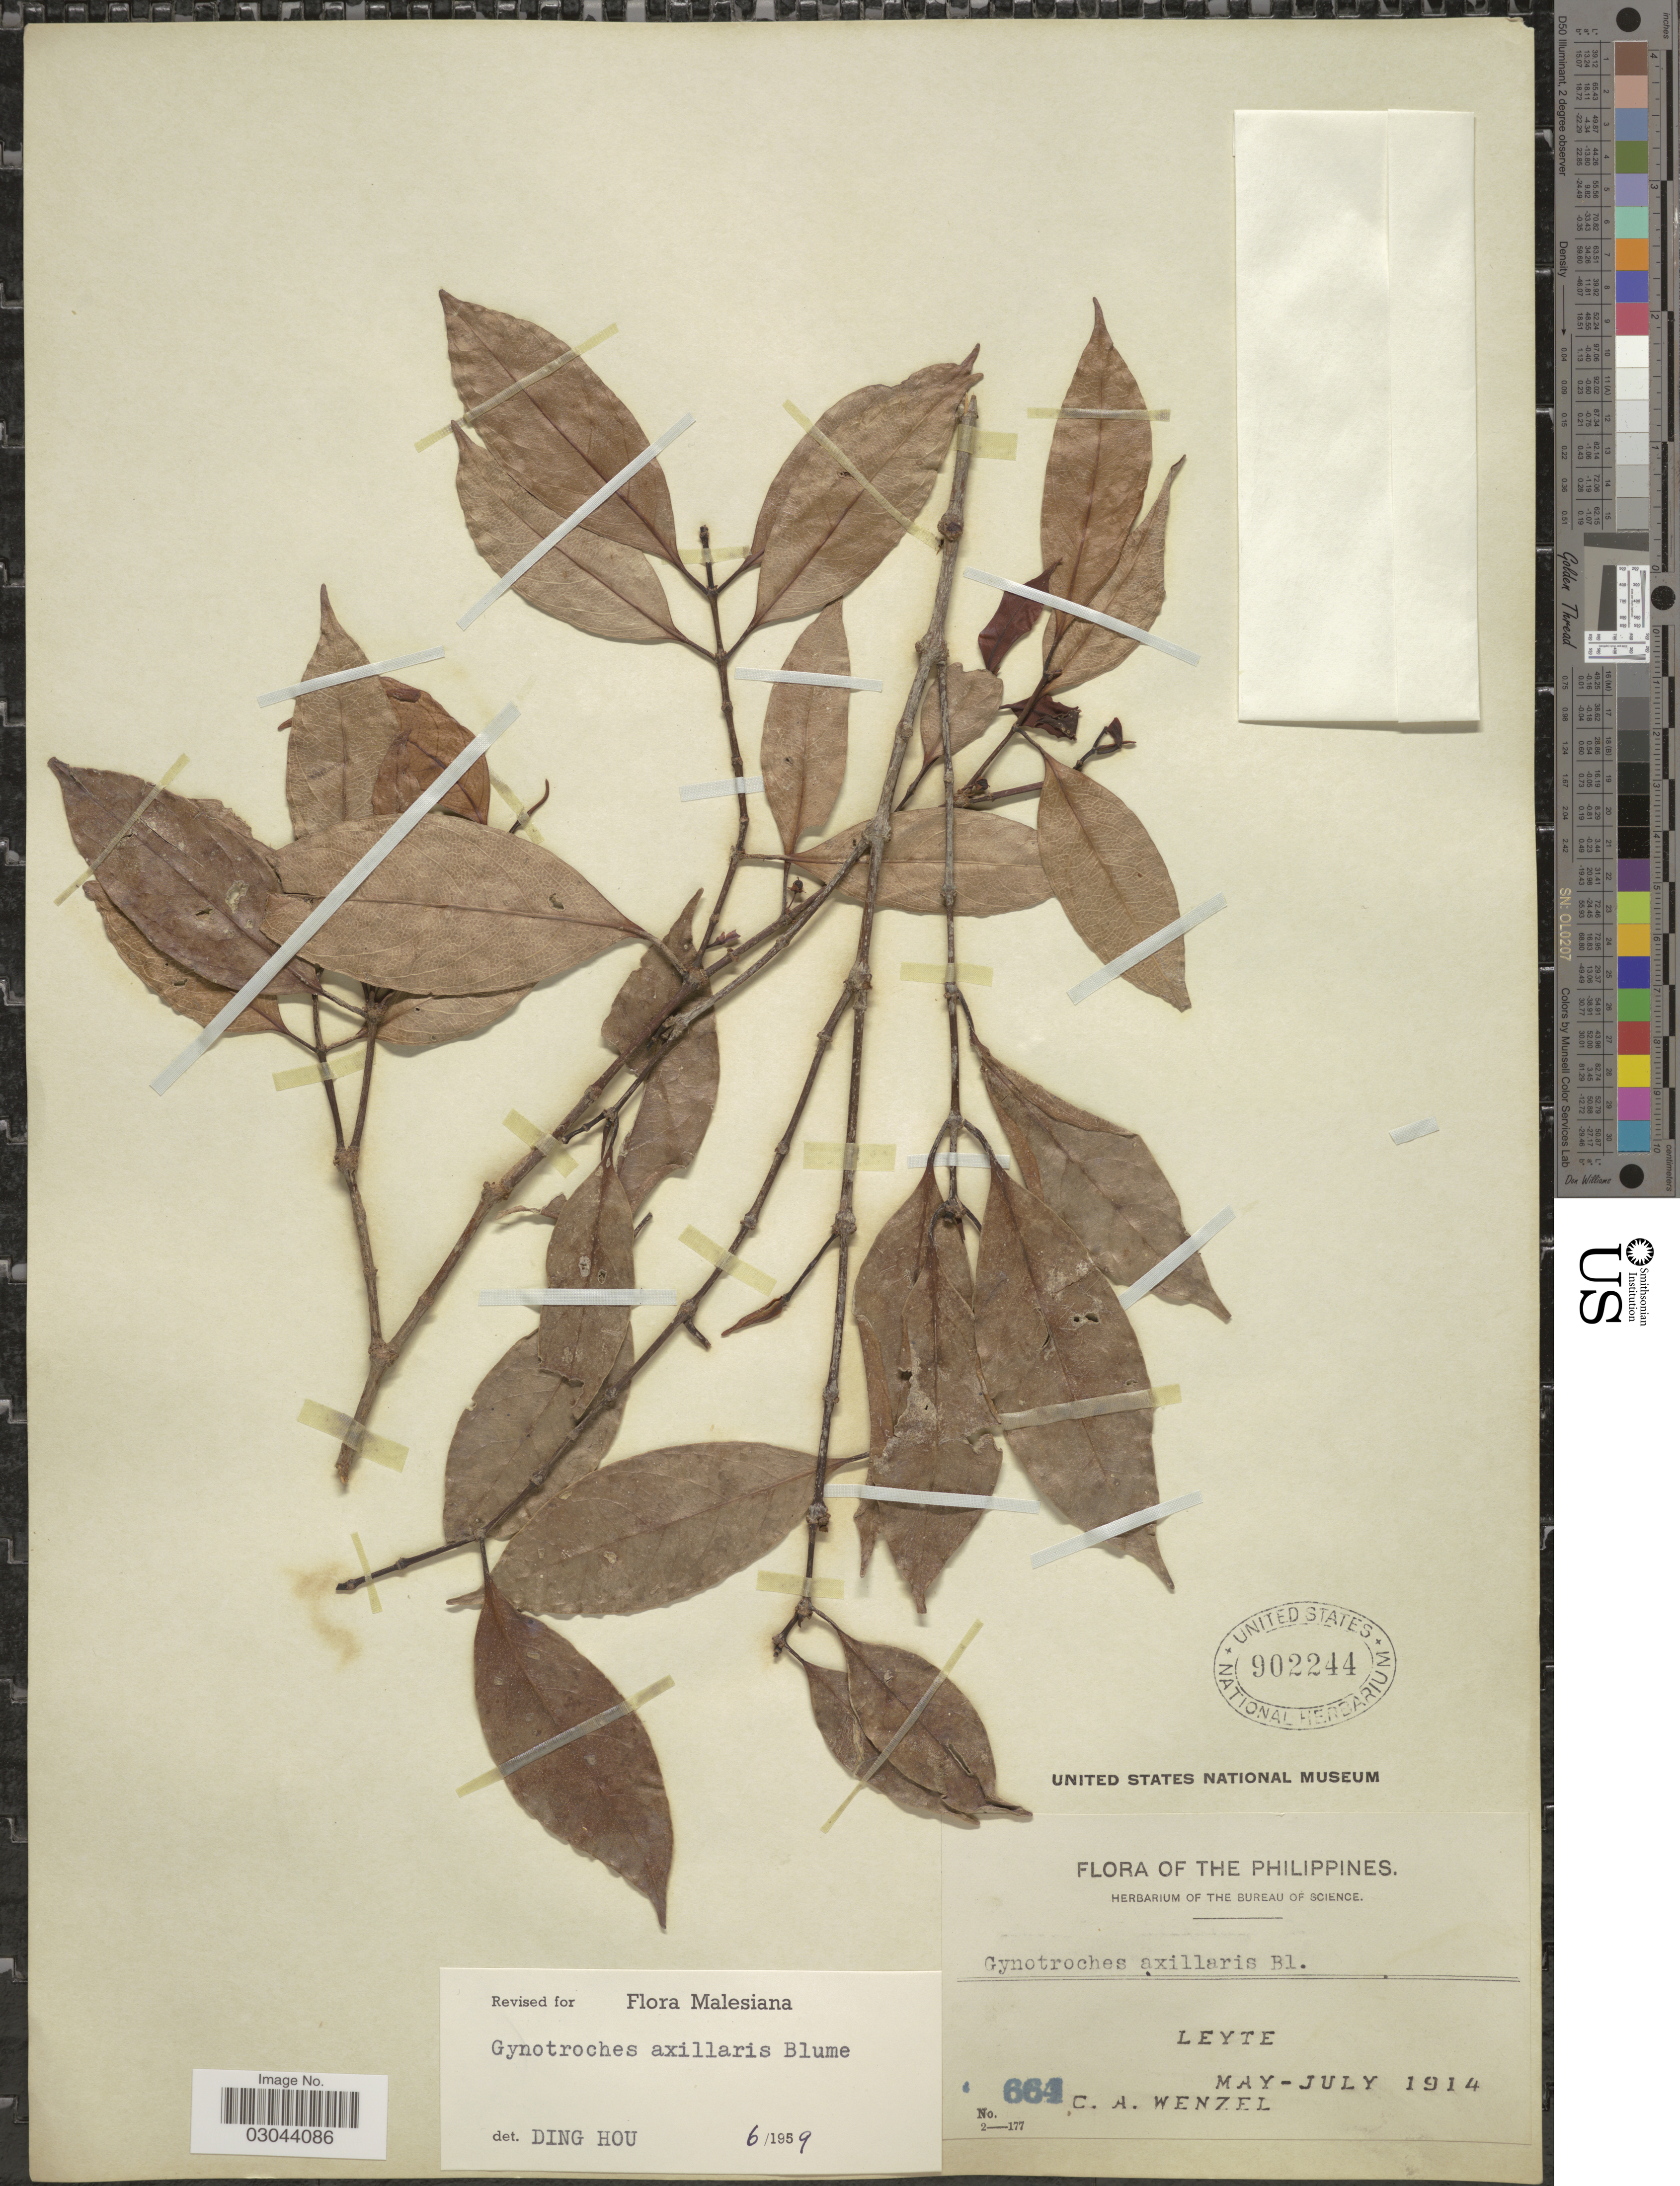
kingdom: Plantae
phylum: Tracheophyta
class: Magnoliopsida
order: Malpighiales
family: Rhizophoraceae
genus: Gynotroches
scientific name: Gynotroches axillaris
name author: Blume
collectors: C. Wenzel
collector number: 664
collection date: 1914-05/1914-07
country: Philippines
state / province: Eastern Visayas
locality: Leyte.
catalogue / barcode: US 902244